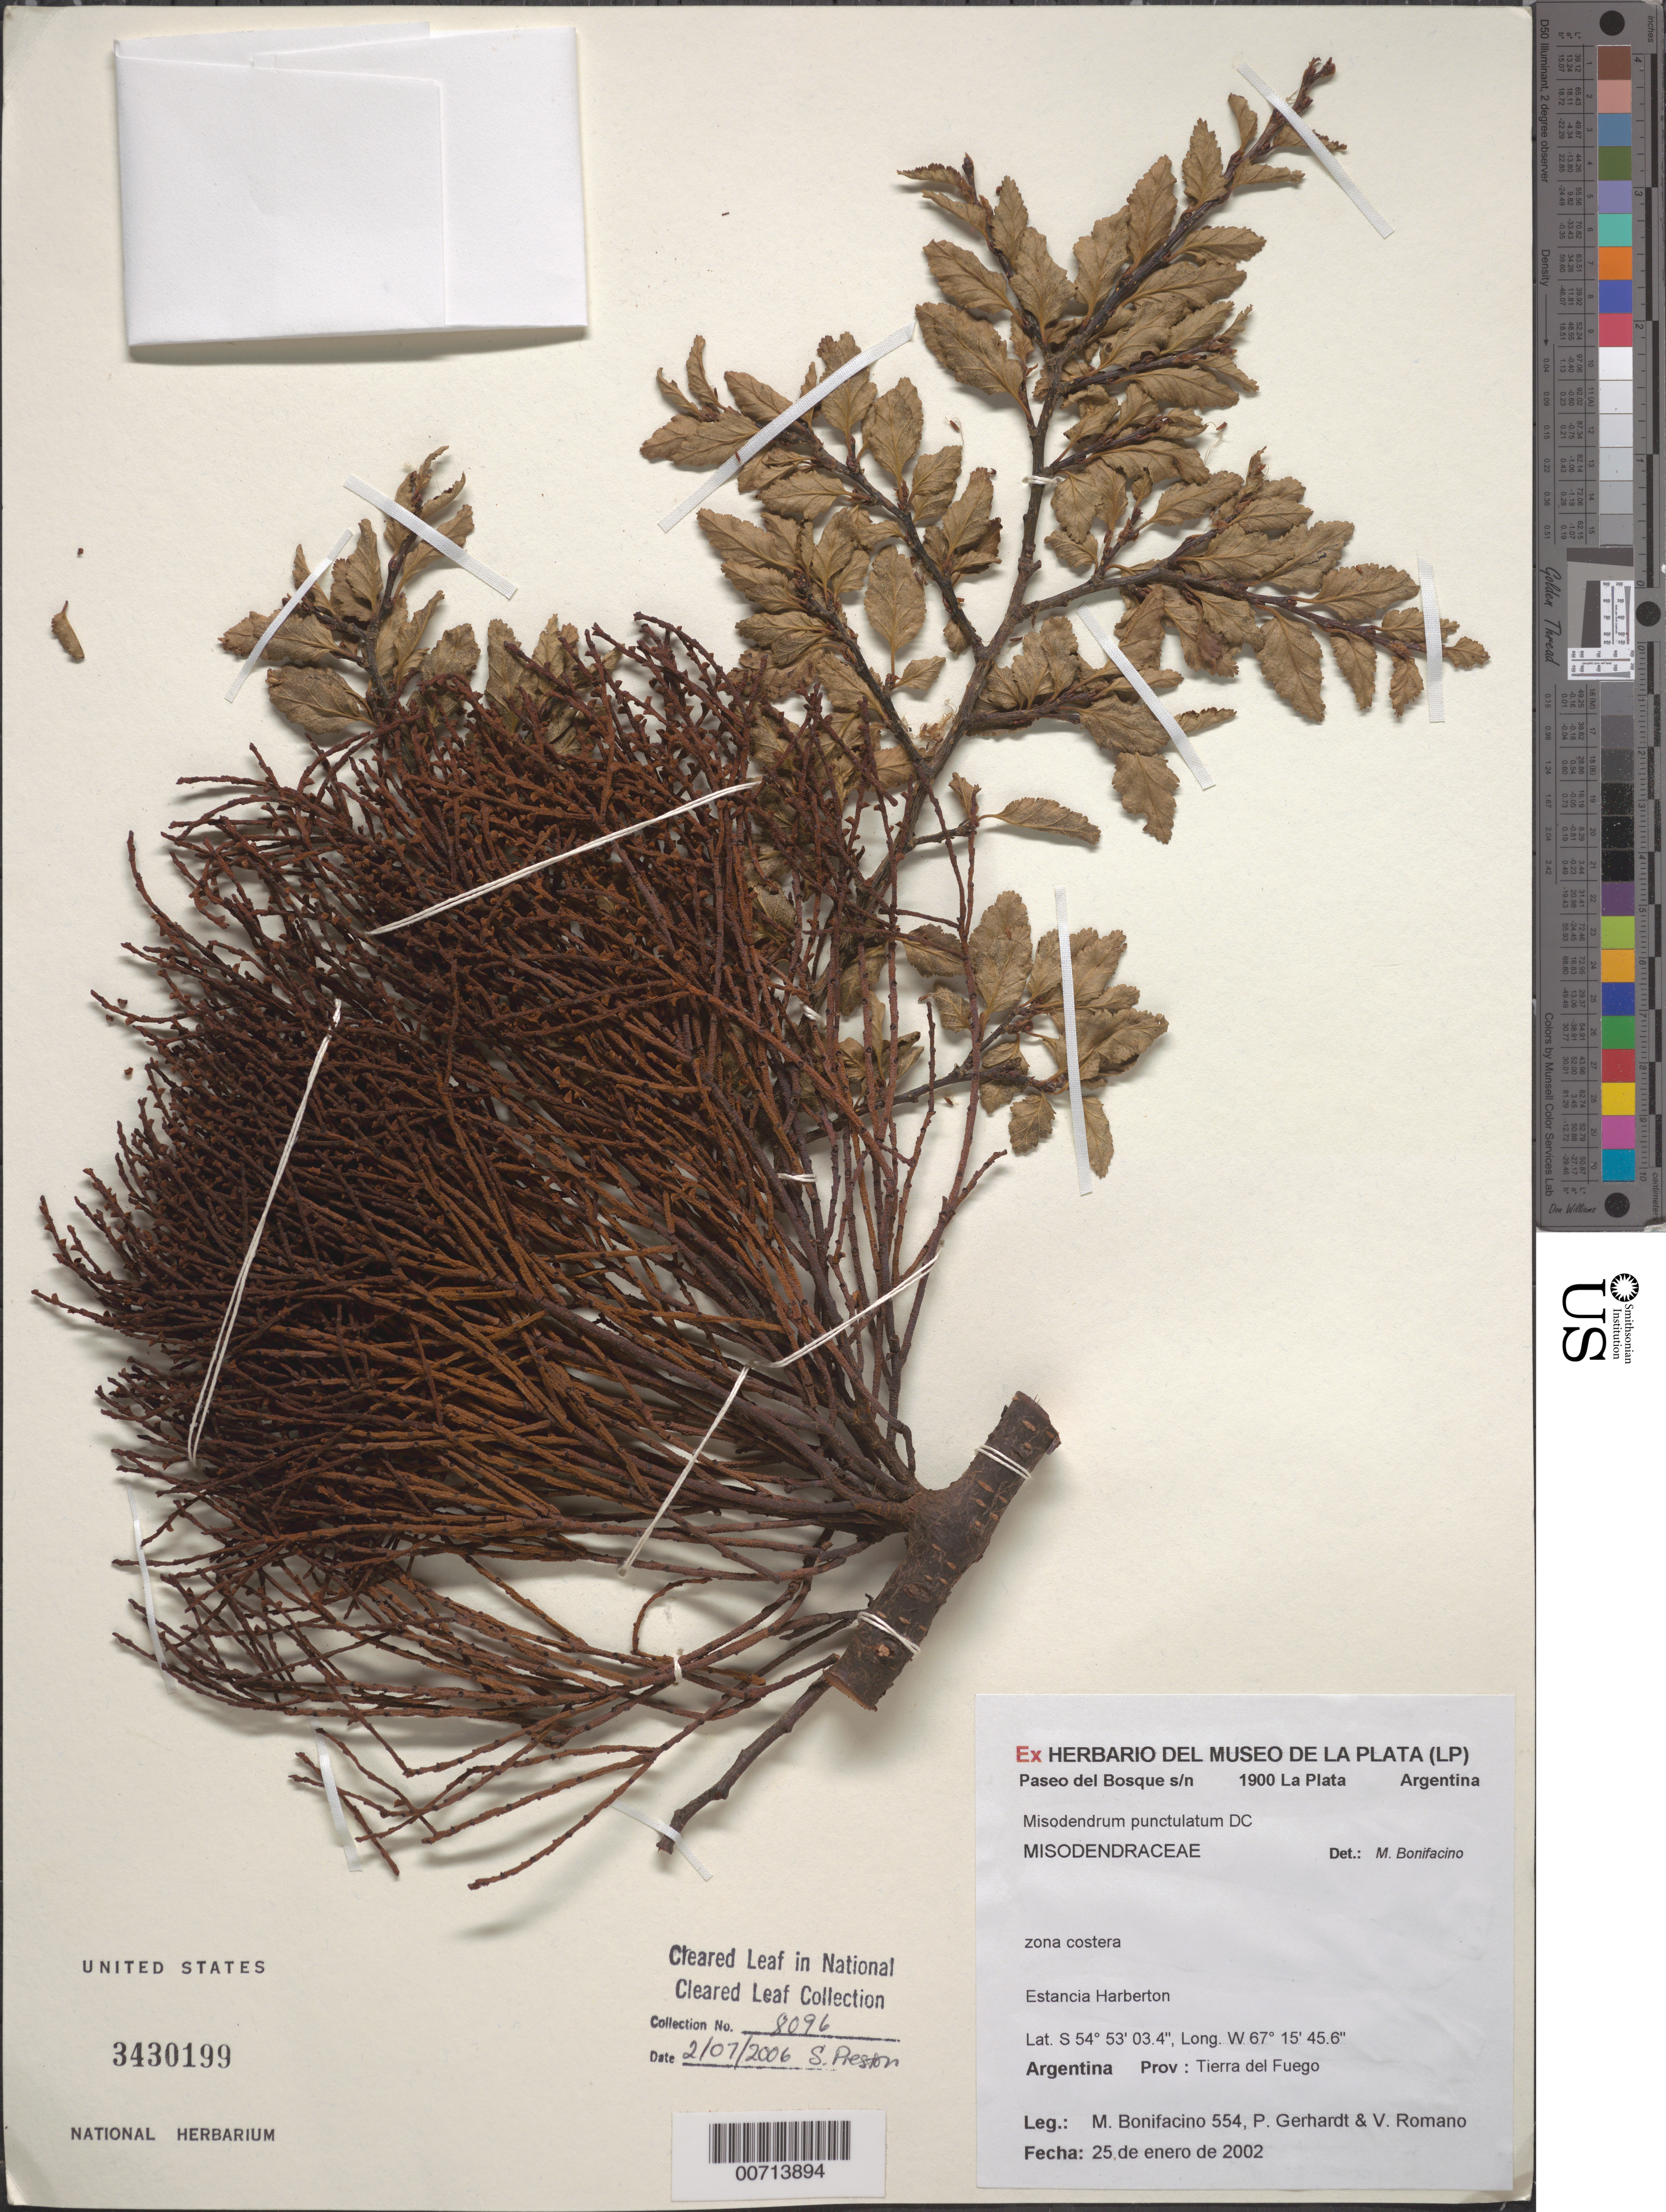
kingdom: Plantae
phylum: Tracheophyta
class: Magnoliopsida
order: Santalales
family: Misodendraceae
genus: Misodendrum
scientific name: Misodendrum punctulatum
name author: Sol. ex DC.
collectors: M. Bonifacino, P. Gerhardt & V. Romano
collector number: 0554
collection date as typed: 25 Jan 2002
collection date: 2002-01-25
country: Argentina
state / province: Tierra del Fuego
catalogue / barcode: US 3430199